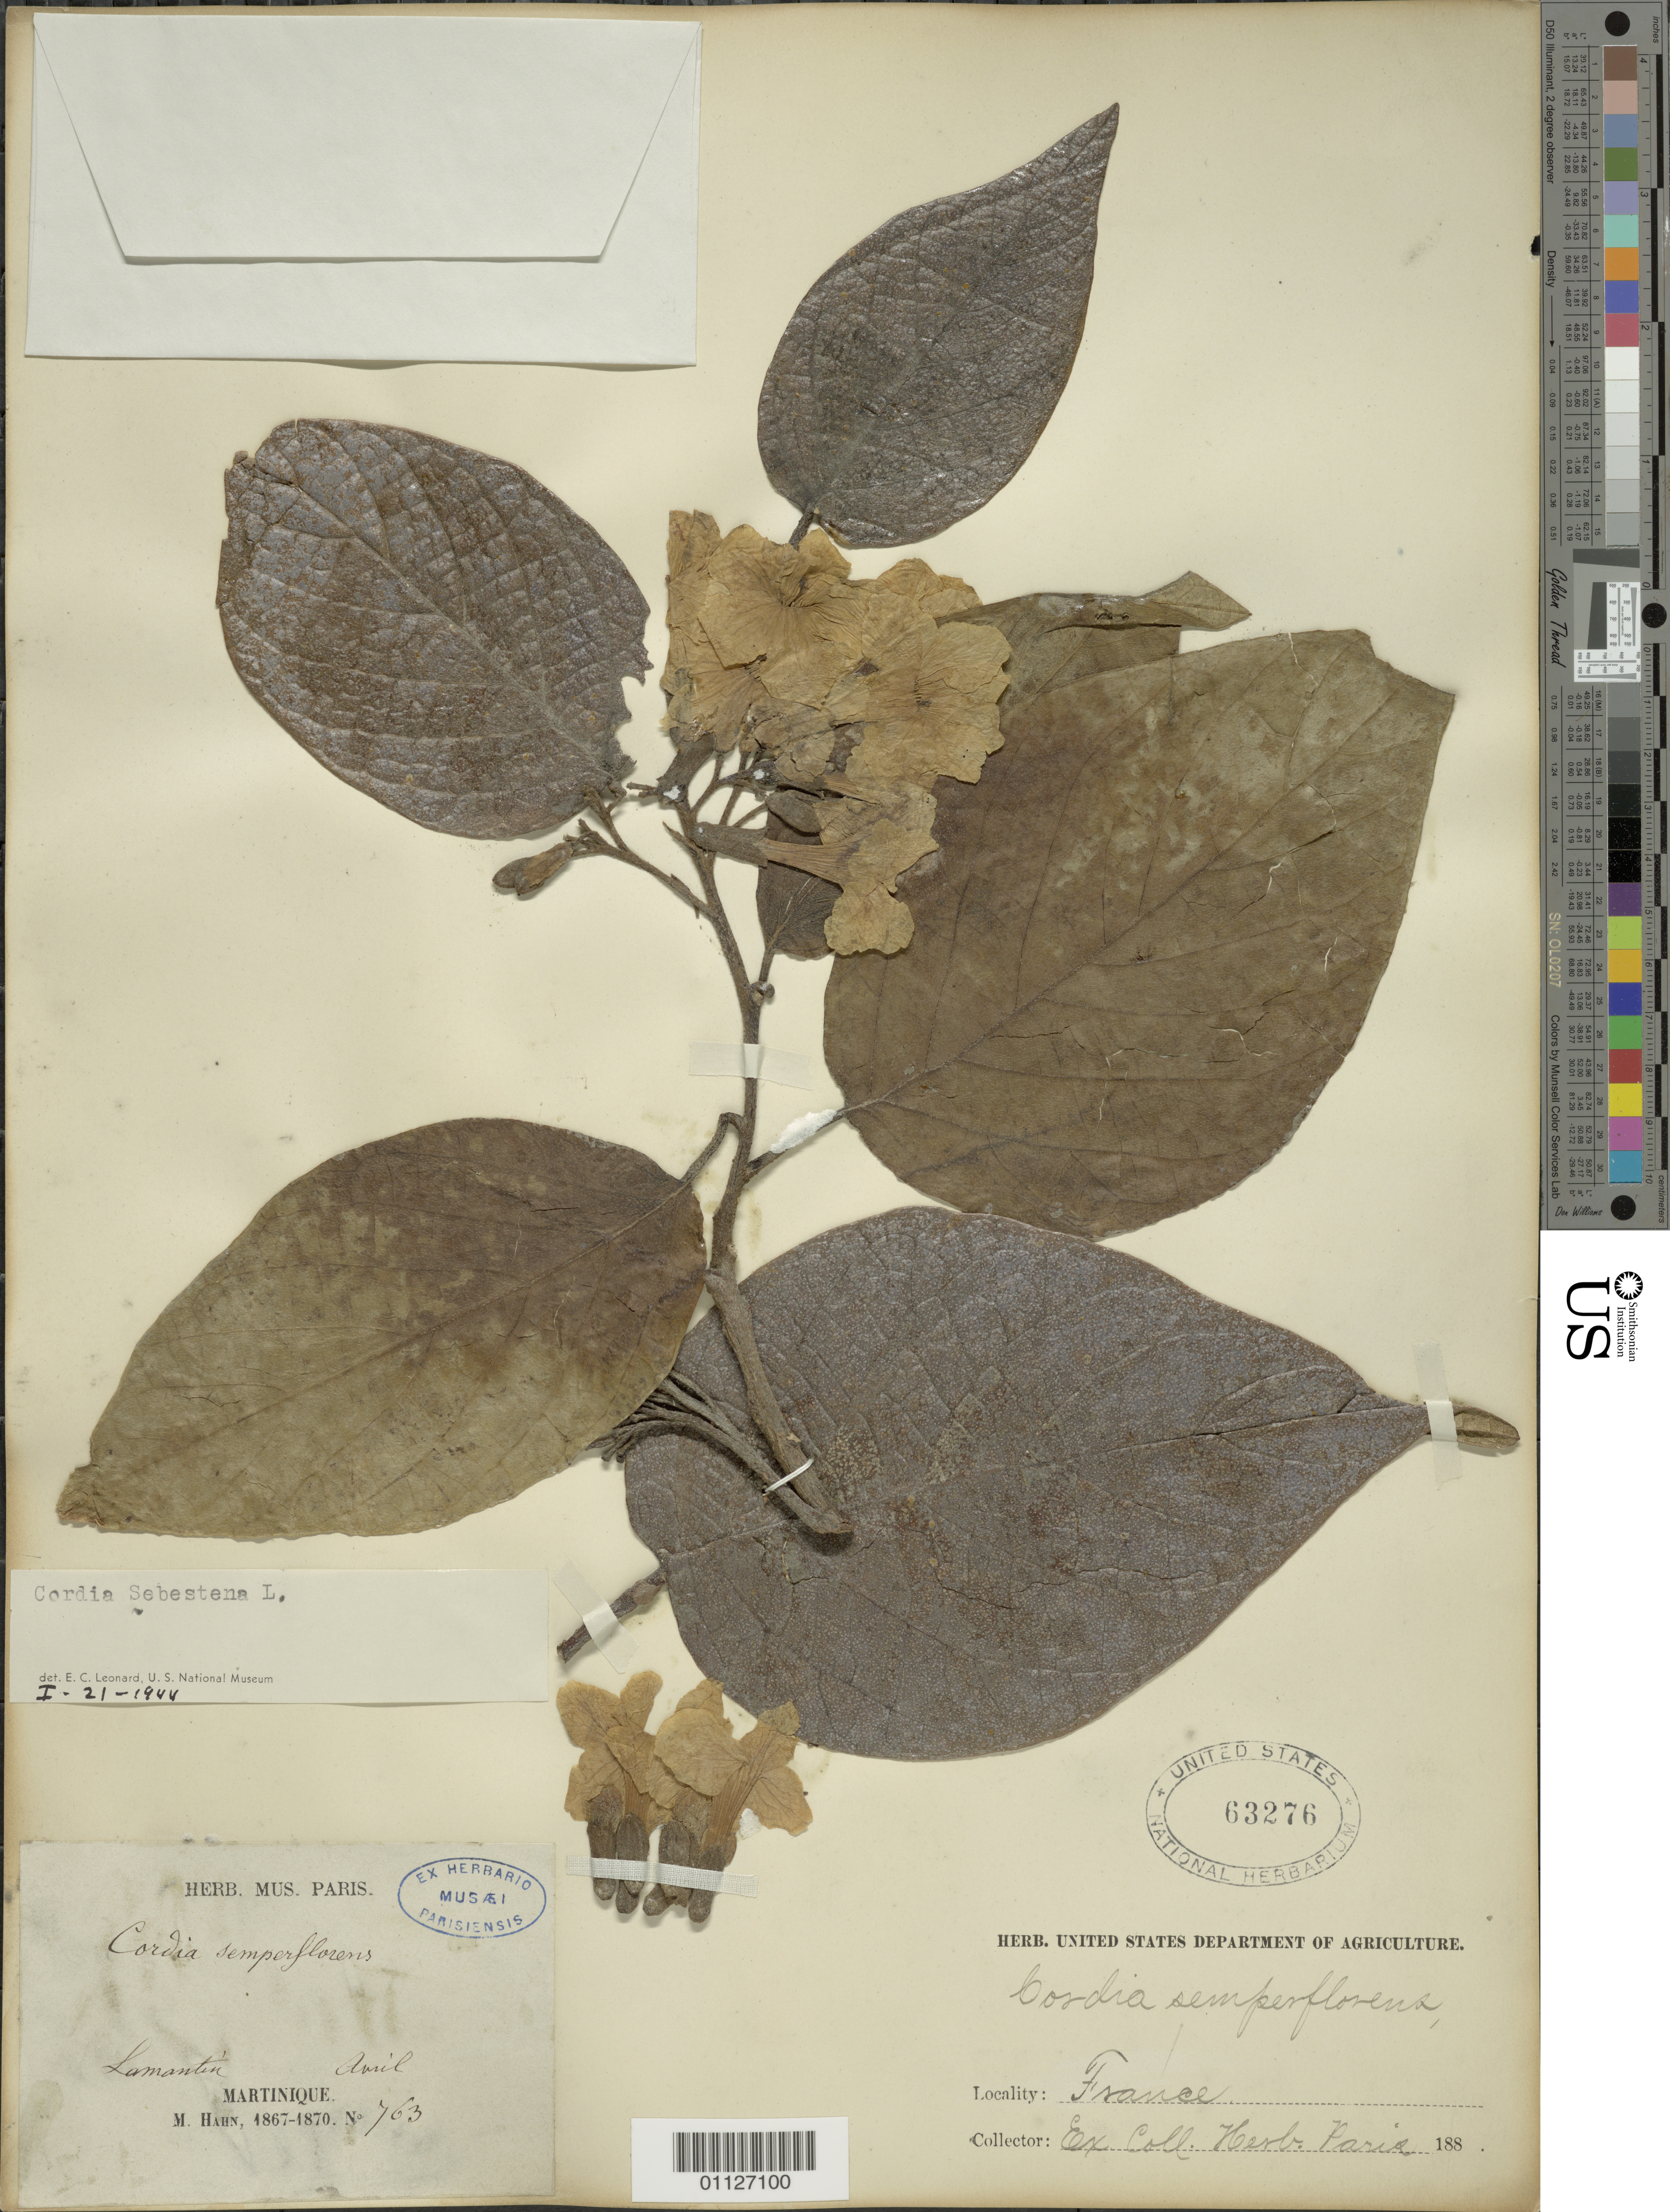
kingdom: Plantae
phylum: Tracheophyta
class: Magnoliopsida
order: Boraginales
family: Cordiaceae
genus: Cordia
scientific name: Cordia sebestena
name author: L.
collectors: M. Hahn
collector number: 763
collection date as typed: Apr 1867 to -- Apr 1870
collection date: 1867-04/1870-04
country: Martinique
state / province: Fort-de-France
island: Martinique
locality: Lamantin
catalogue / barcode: US 63276